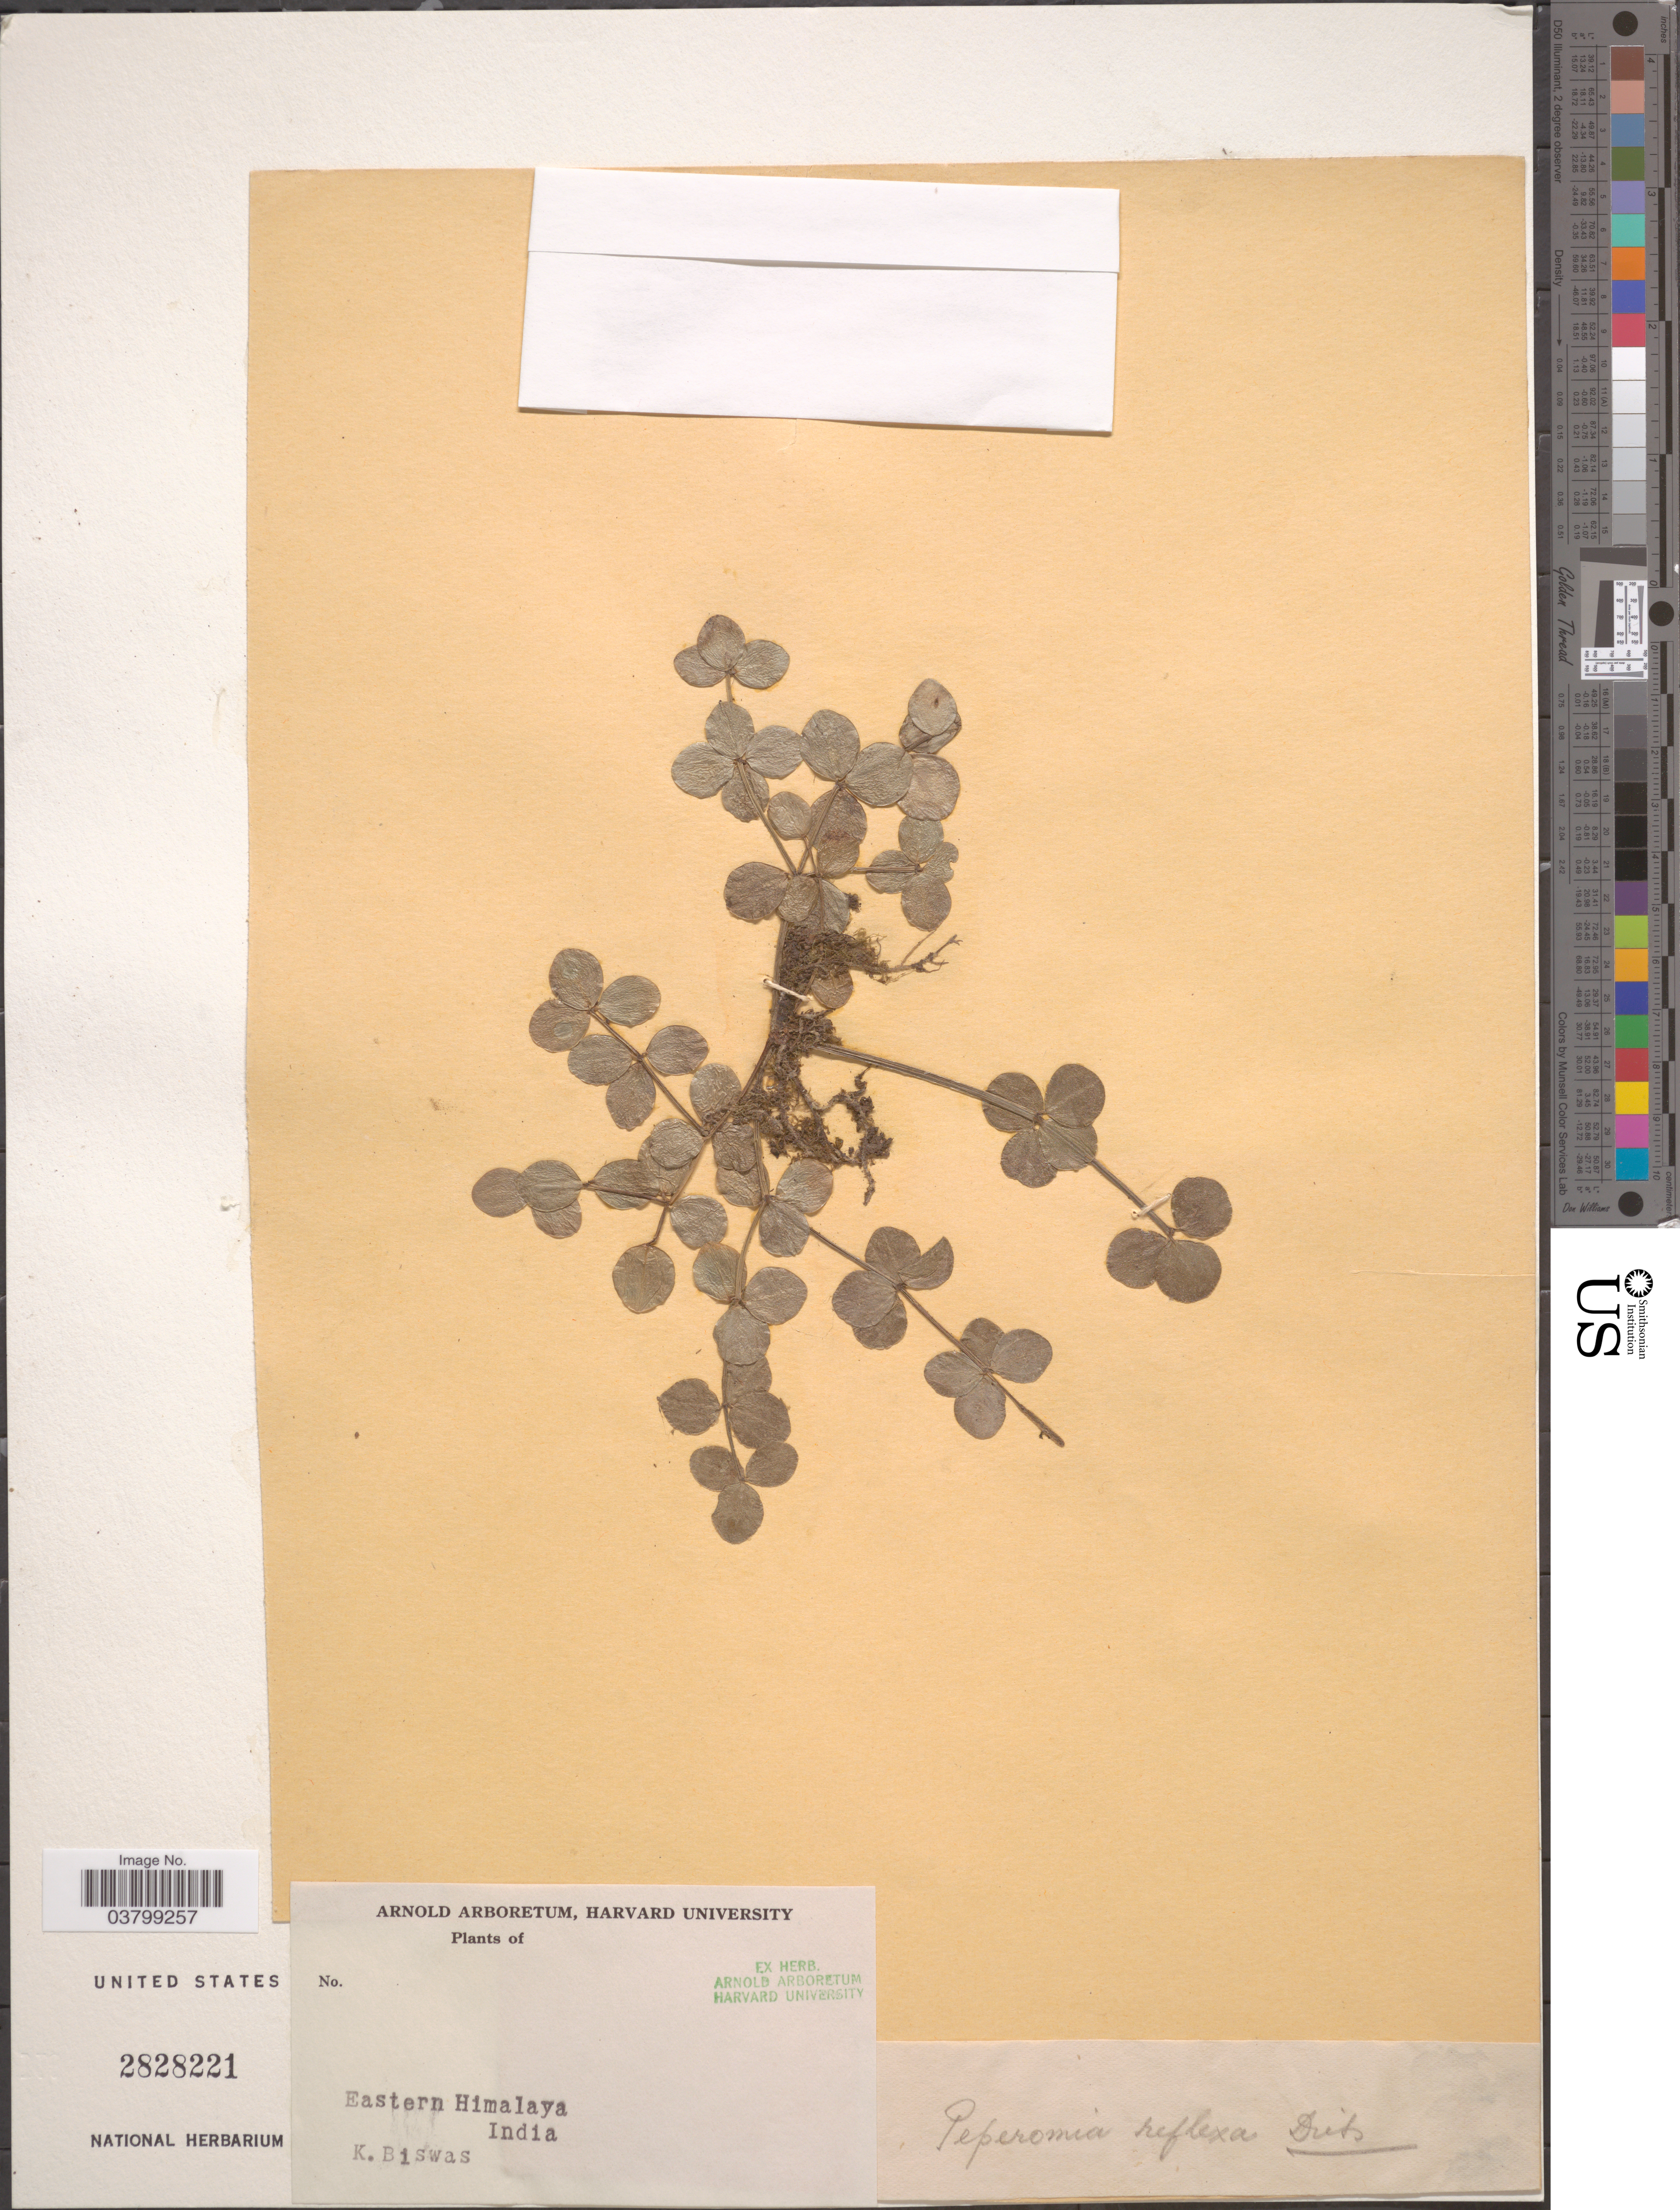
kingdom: Plantae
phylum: Tracheophyta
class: Magnoliopsida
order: Piperales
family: Piperaceae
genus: Peperomia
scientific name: Peperomia reflexa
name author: (L. f.) A. Dietr.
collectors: K. Biswas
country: India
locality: Eastern Himalaya.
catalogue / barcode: US 2828221